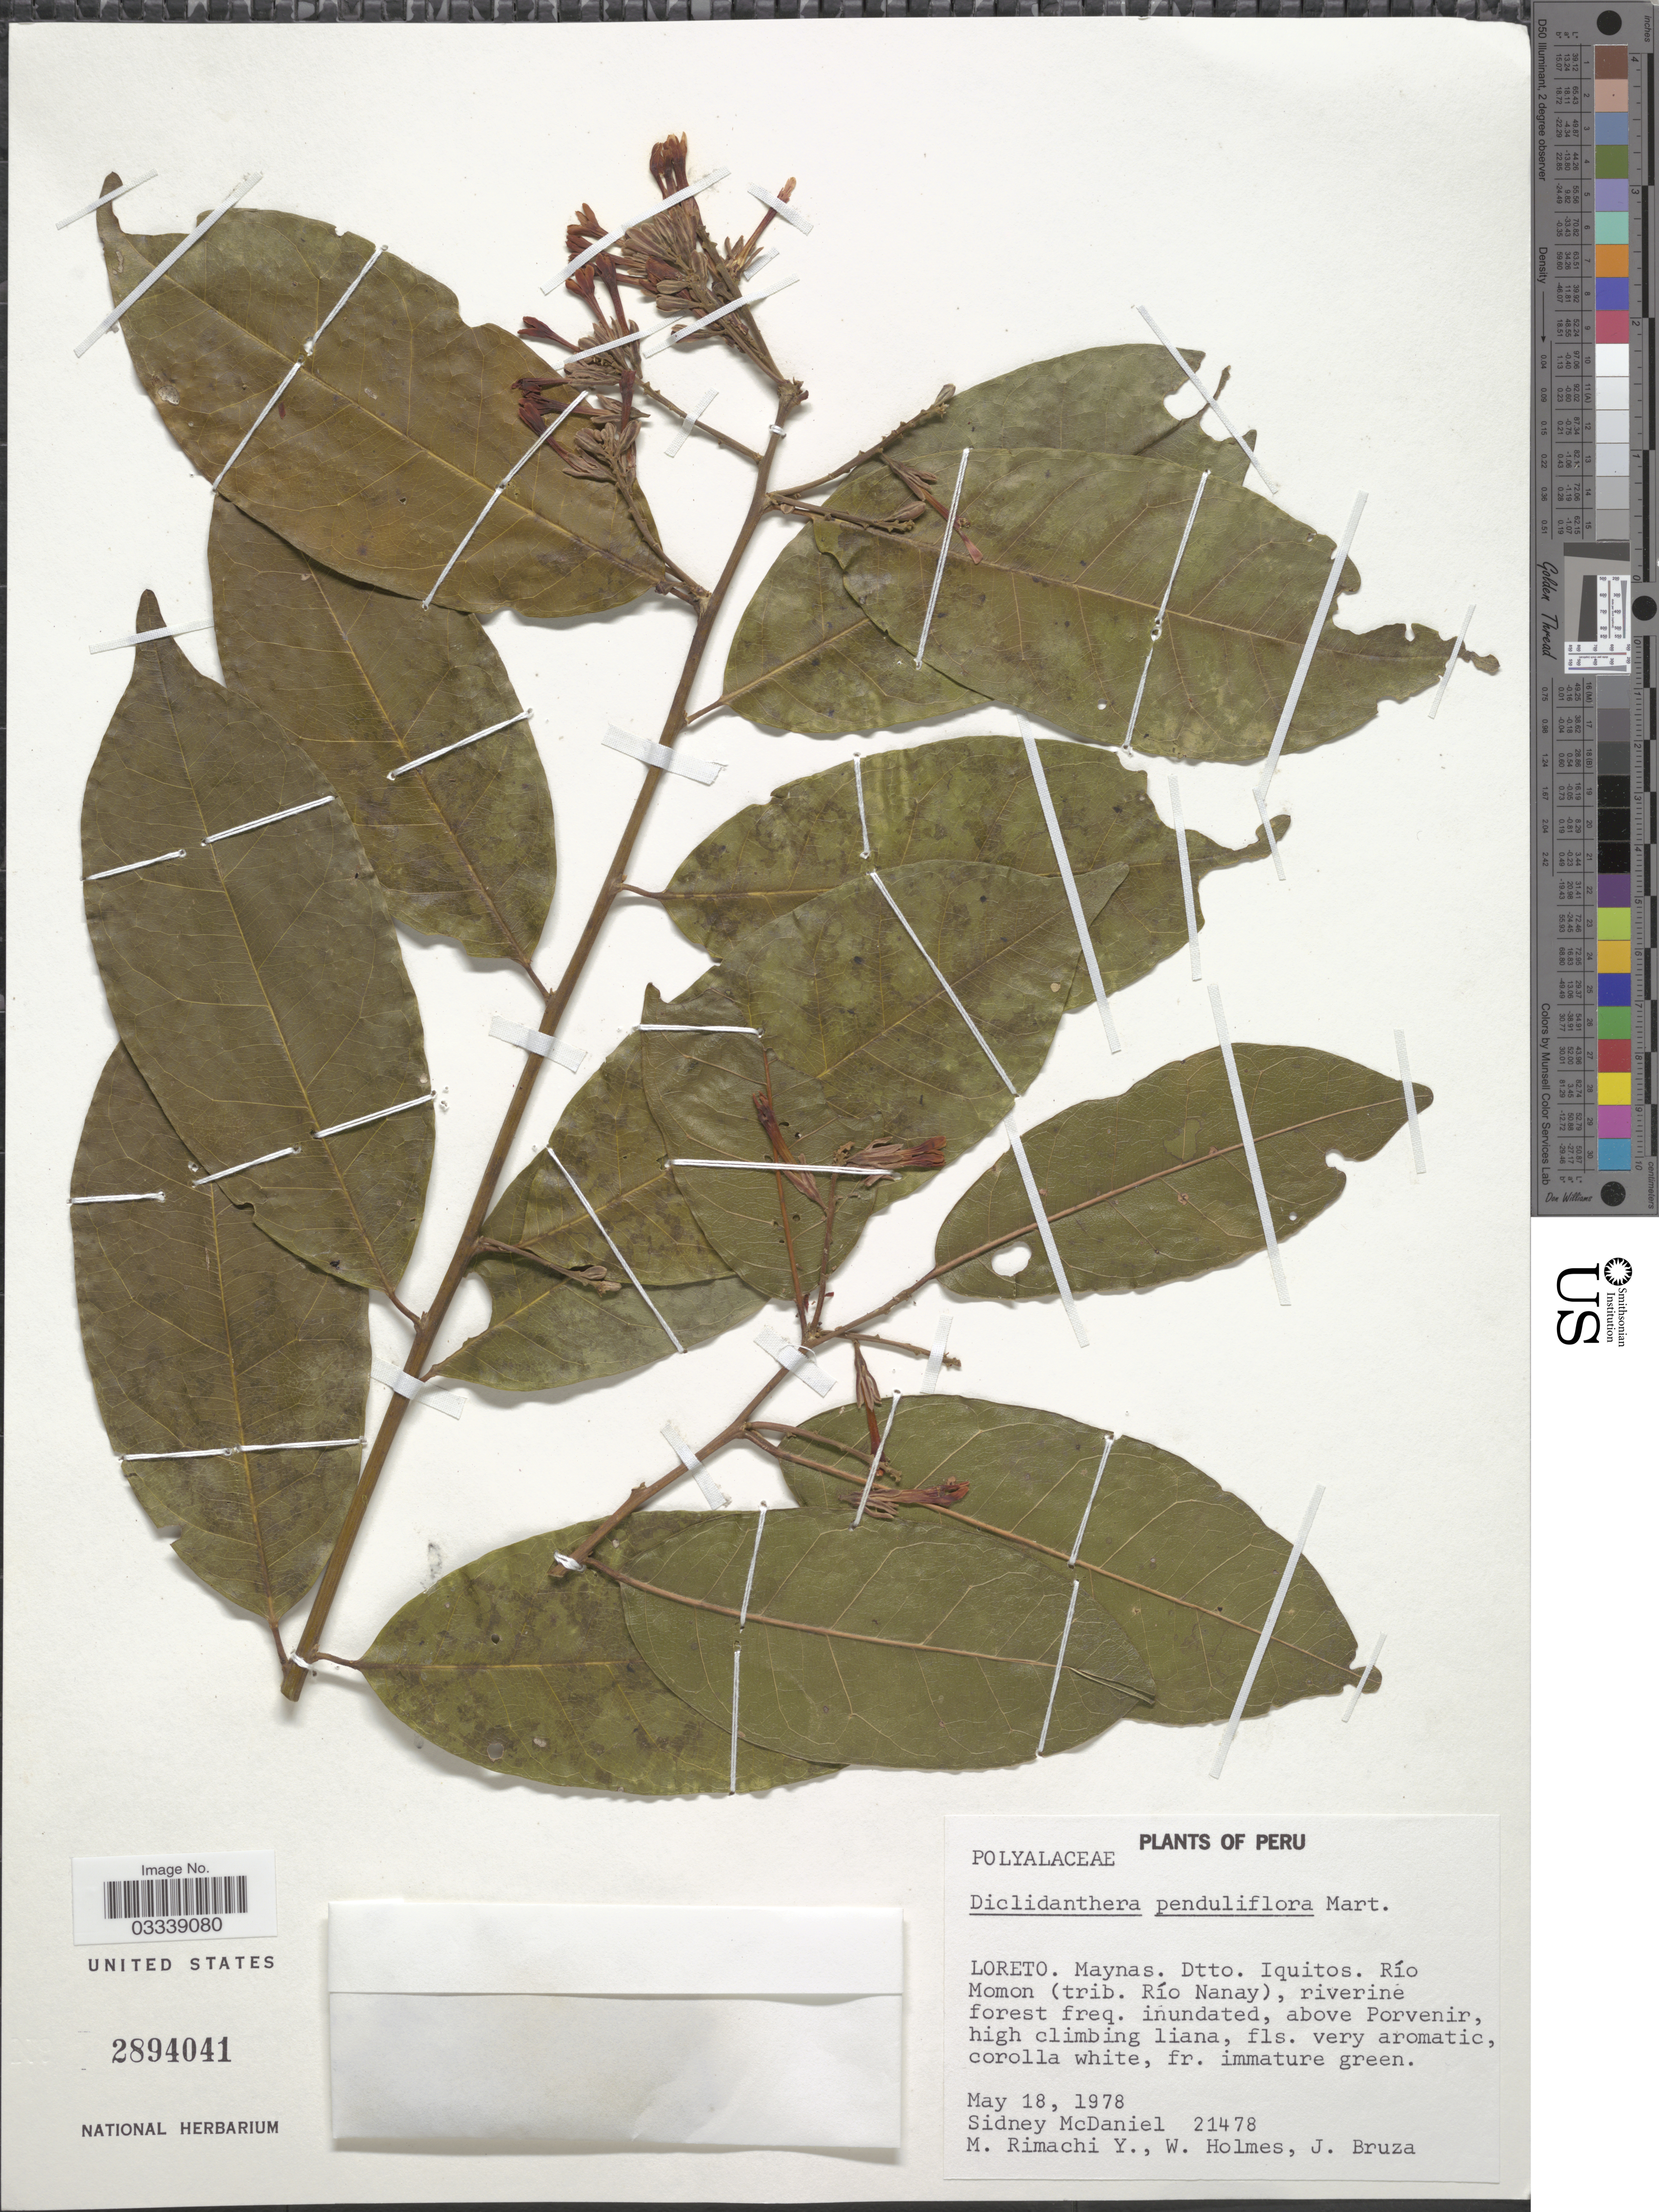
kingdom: Plantae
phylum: Tracheophyta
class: Magnoliopsida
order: Fabales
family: Polygalaceae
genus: Diclidanthera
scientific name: Diclidanthera penduliflora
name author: Mart.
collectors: S. McDaniel, M. Rimachi Y., W. Holmes & J. Bruza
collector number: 21478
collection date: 1978-05-18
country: Peru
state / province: Loreto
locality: Maynas. Dtto. Iquitos. Río Momon (trib. Río Nanay), riverine forest freq. inundated, above Porvenir.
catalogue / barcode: US 2894041